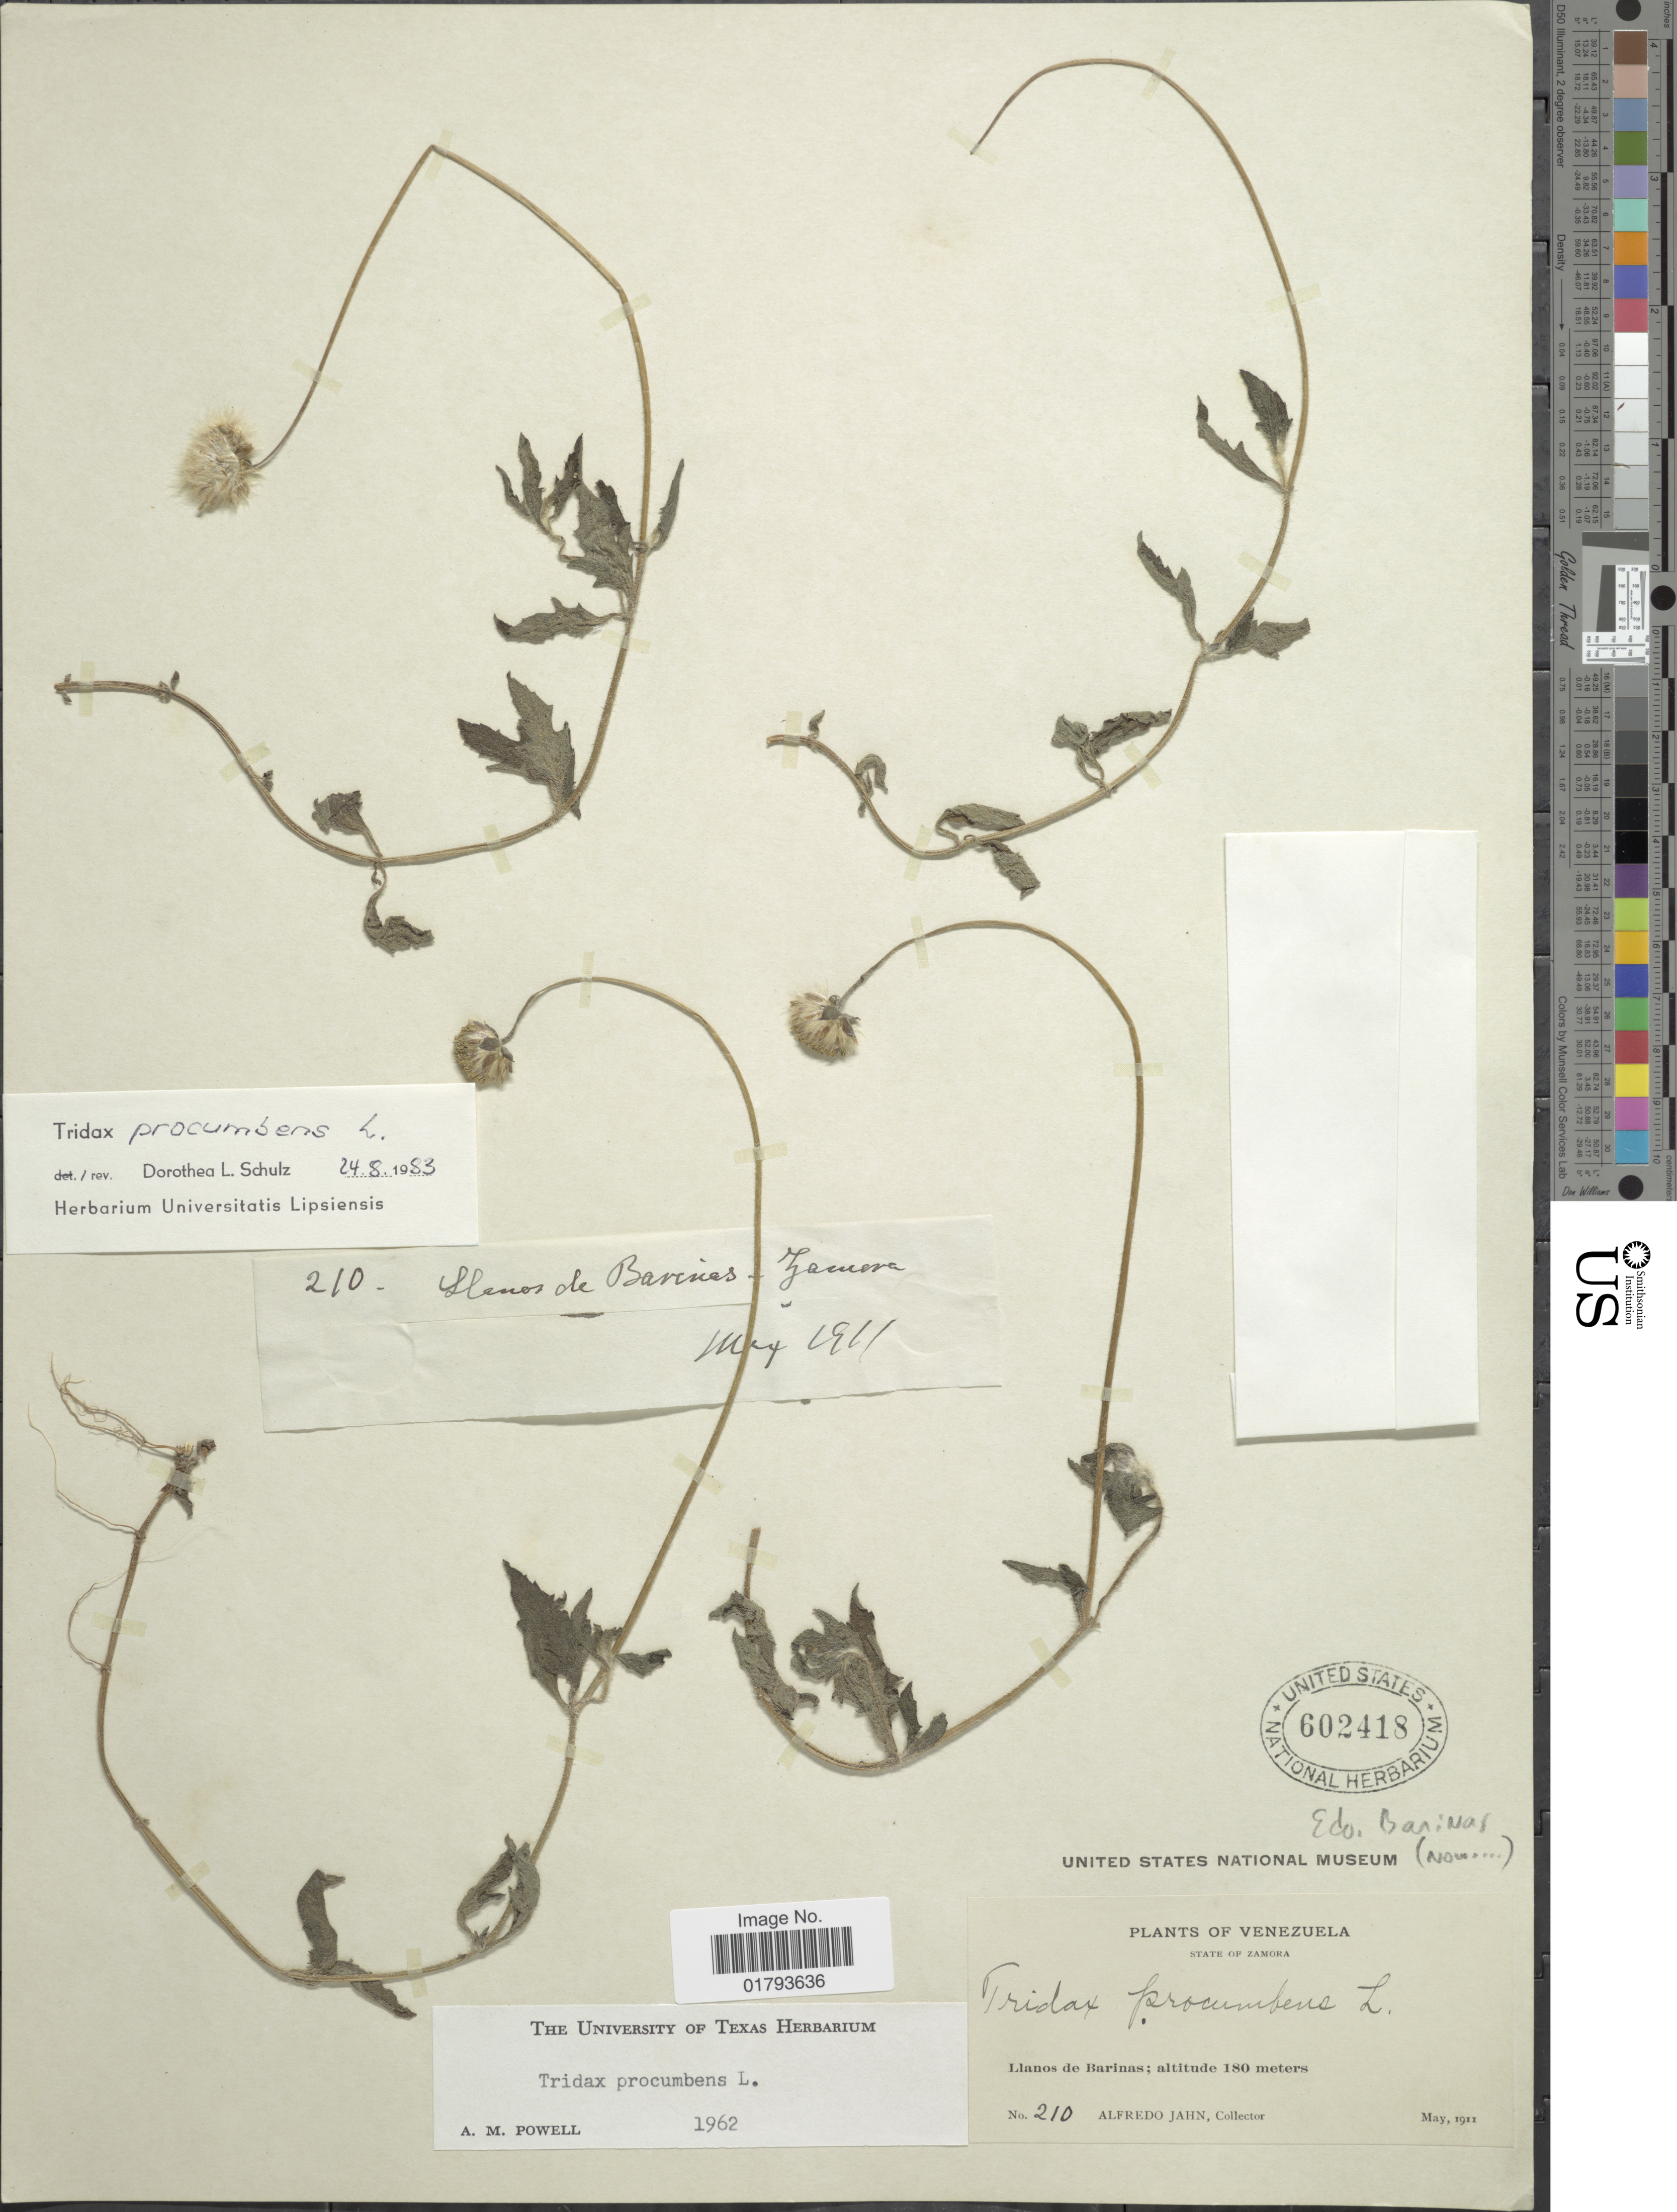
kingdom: Plantae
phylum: Tracheophyta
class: Magnoliopsida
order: Asterales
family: Asteraceae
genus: Tridax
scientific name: Tridax procumbens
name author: L.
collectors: A. Jahn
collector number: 210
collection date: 1911-05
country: Venezuela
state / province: Barinas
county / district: Ezequiel Zamora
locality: Llanos de Barinas.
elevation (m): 180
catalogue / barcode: US 602418